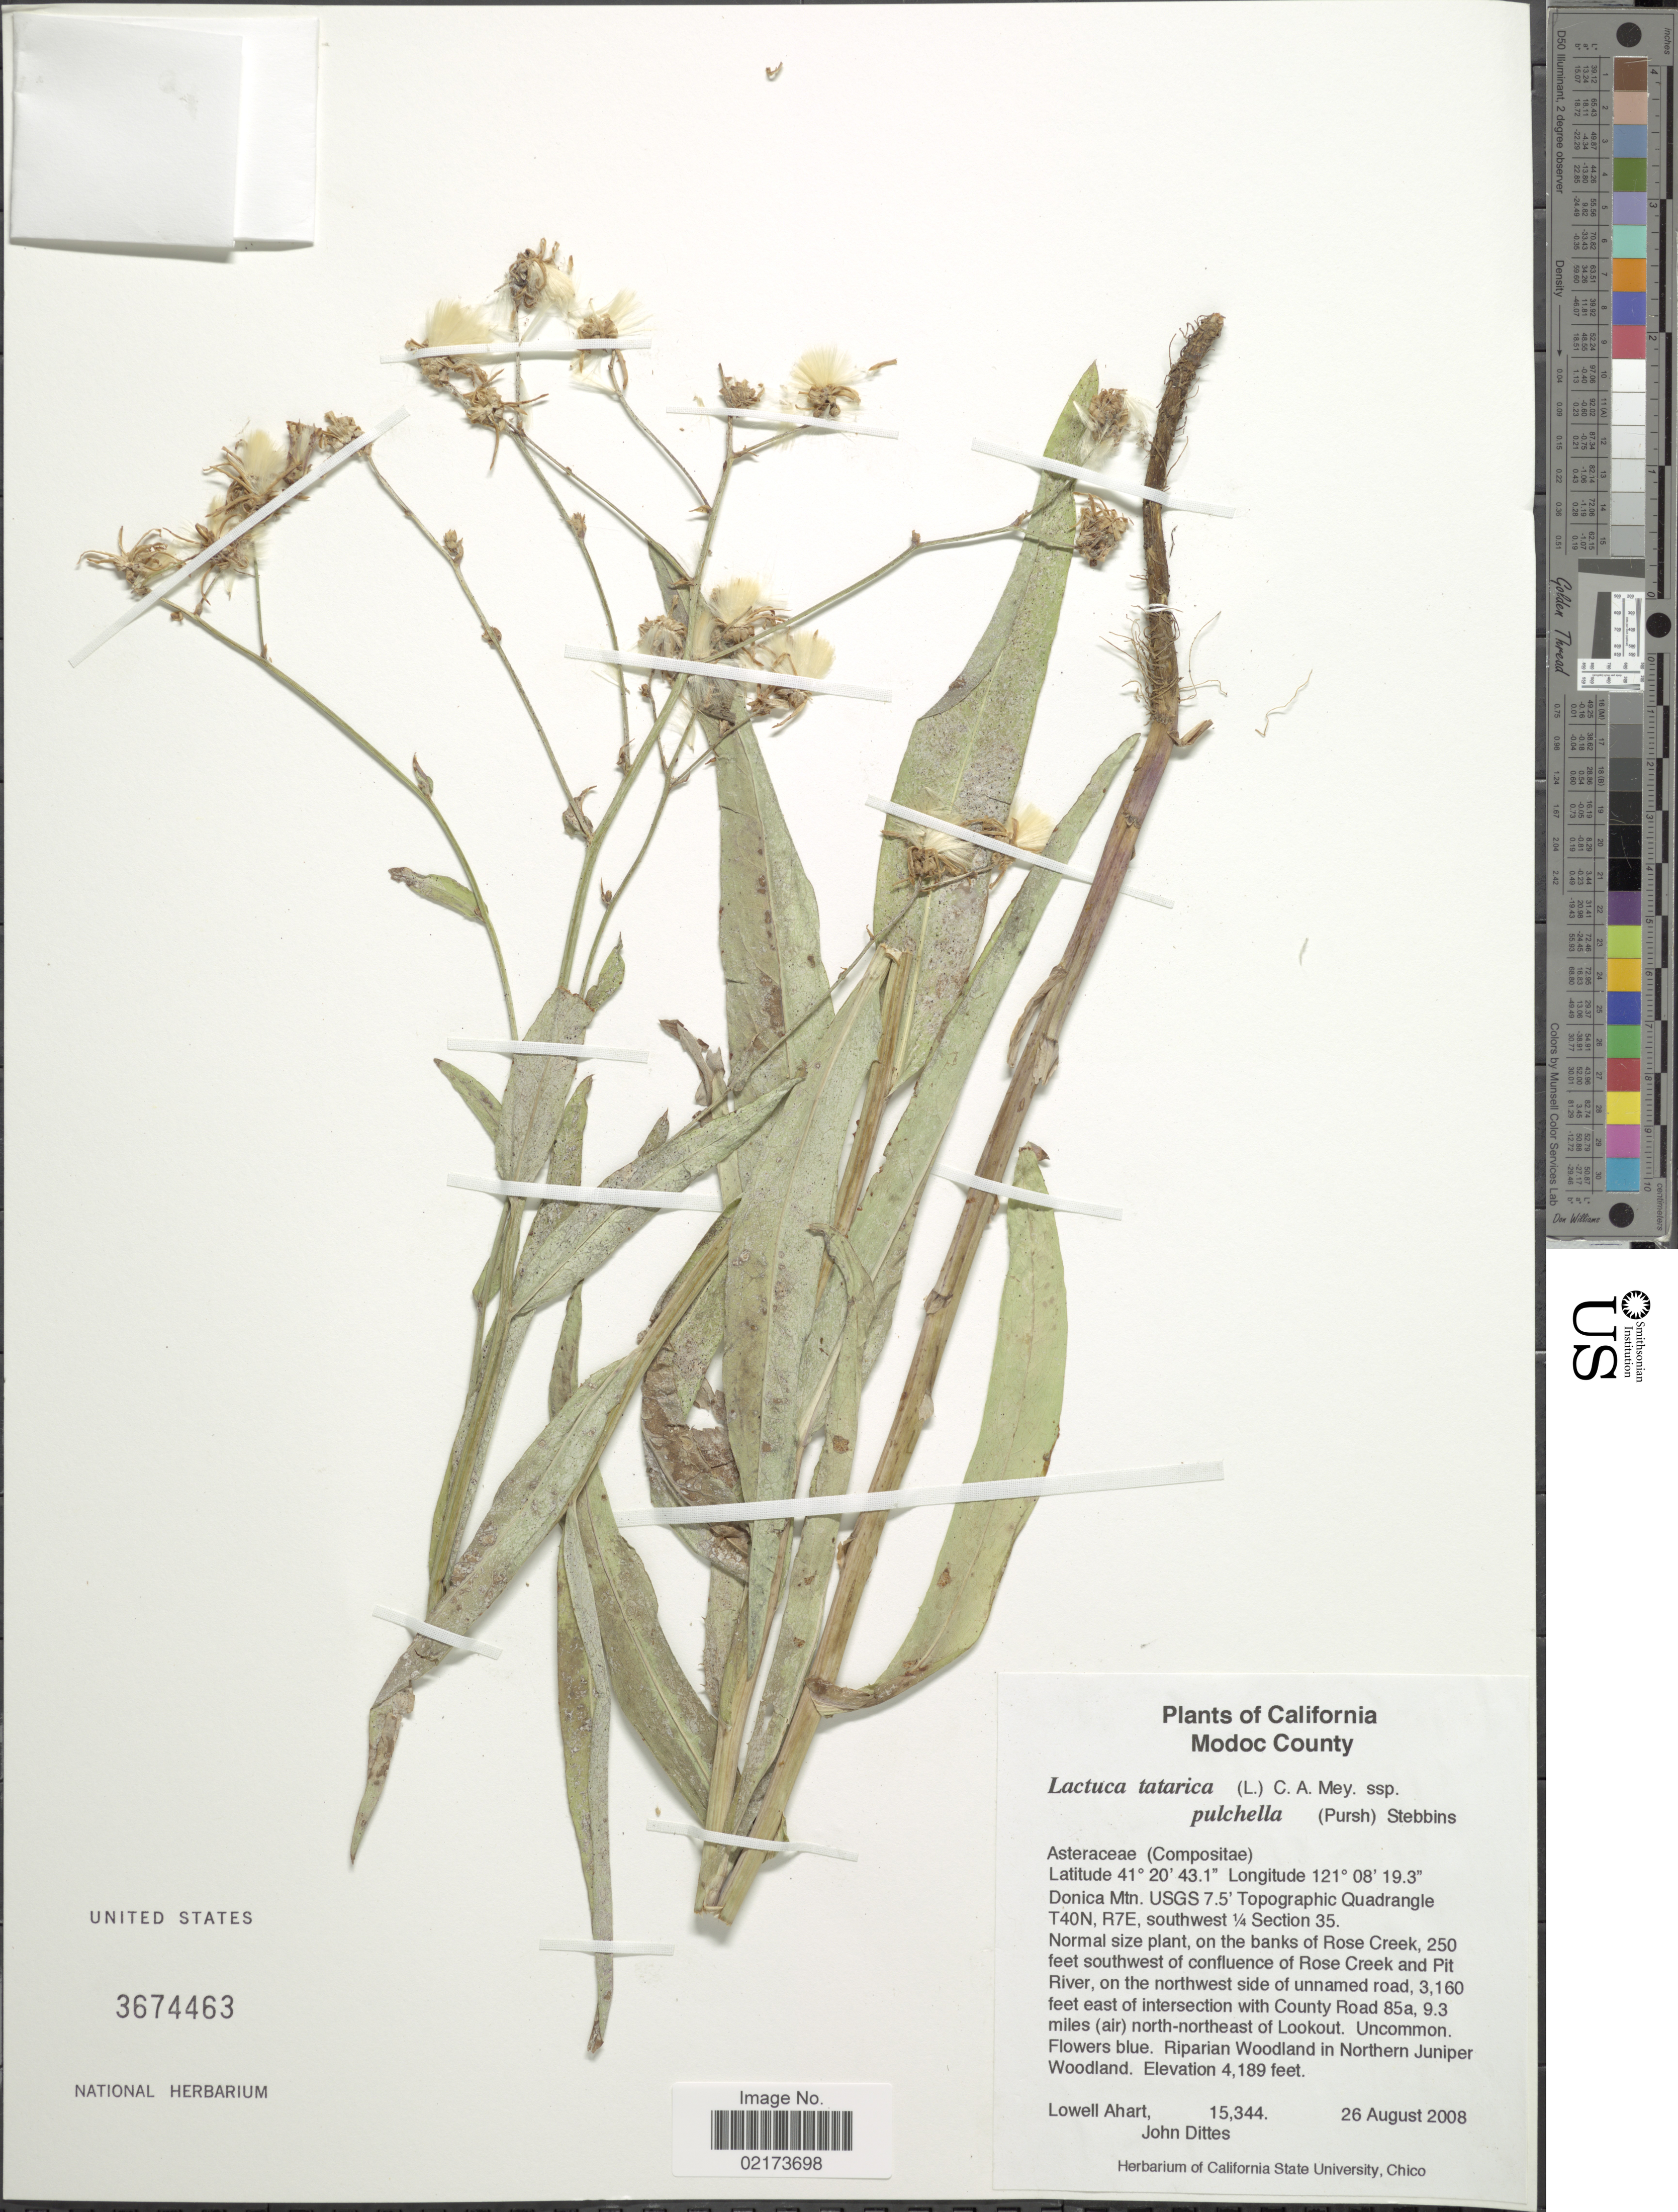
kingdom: Plantae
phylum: Tracheophyta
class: Magnoliopsida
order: Asterales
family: Asteraceae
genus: Lactuca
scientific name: Lactuca tatarica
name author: (L.) C.A. Mey.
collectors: L. Ahart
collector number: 15344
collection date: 2008-08-26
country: United States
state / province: California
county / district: Modoc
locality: Modoc County, Donica Mtn, USGS 7.5' Topographic Quadrangle, T40N, R7E, southwest 1/4 Section 35, on the banks of Rose Creek, 250 feet southwest of confluence of Rose Creek and Pit River, on the northwest side of unnamed road, 3160 feet east of intersection with County Road 85a, 9.3 miles (air) north-northeast of Lookout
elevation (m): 1277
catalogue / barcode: US 3674463